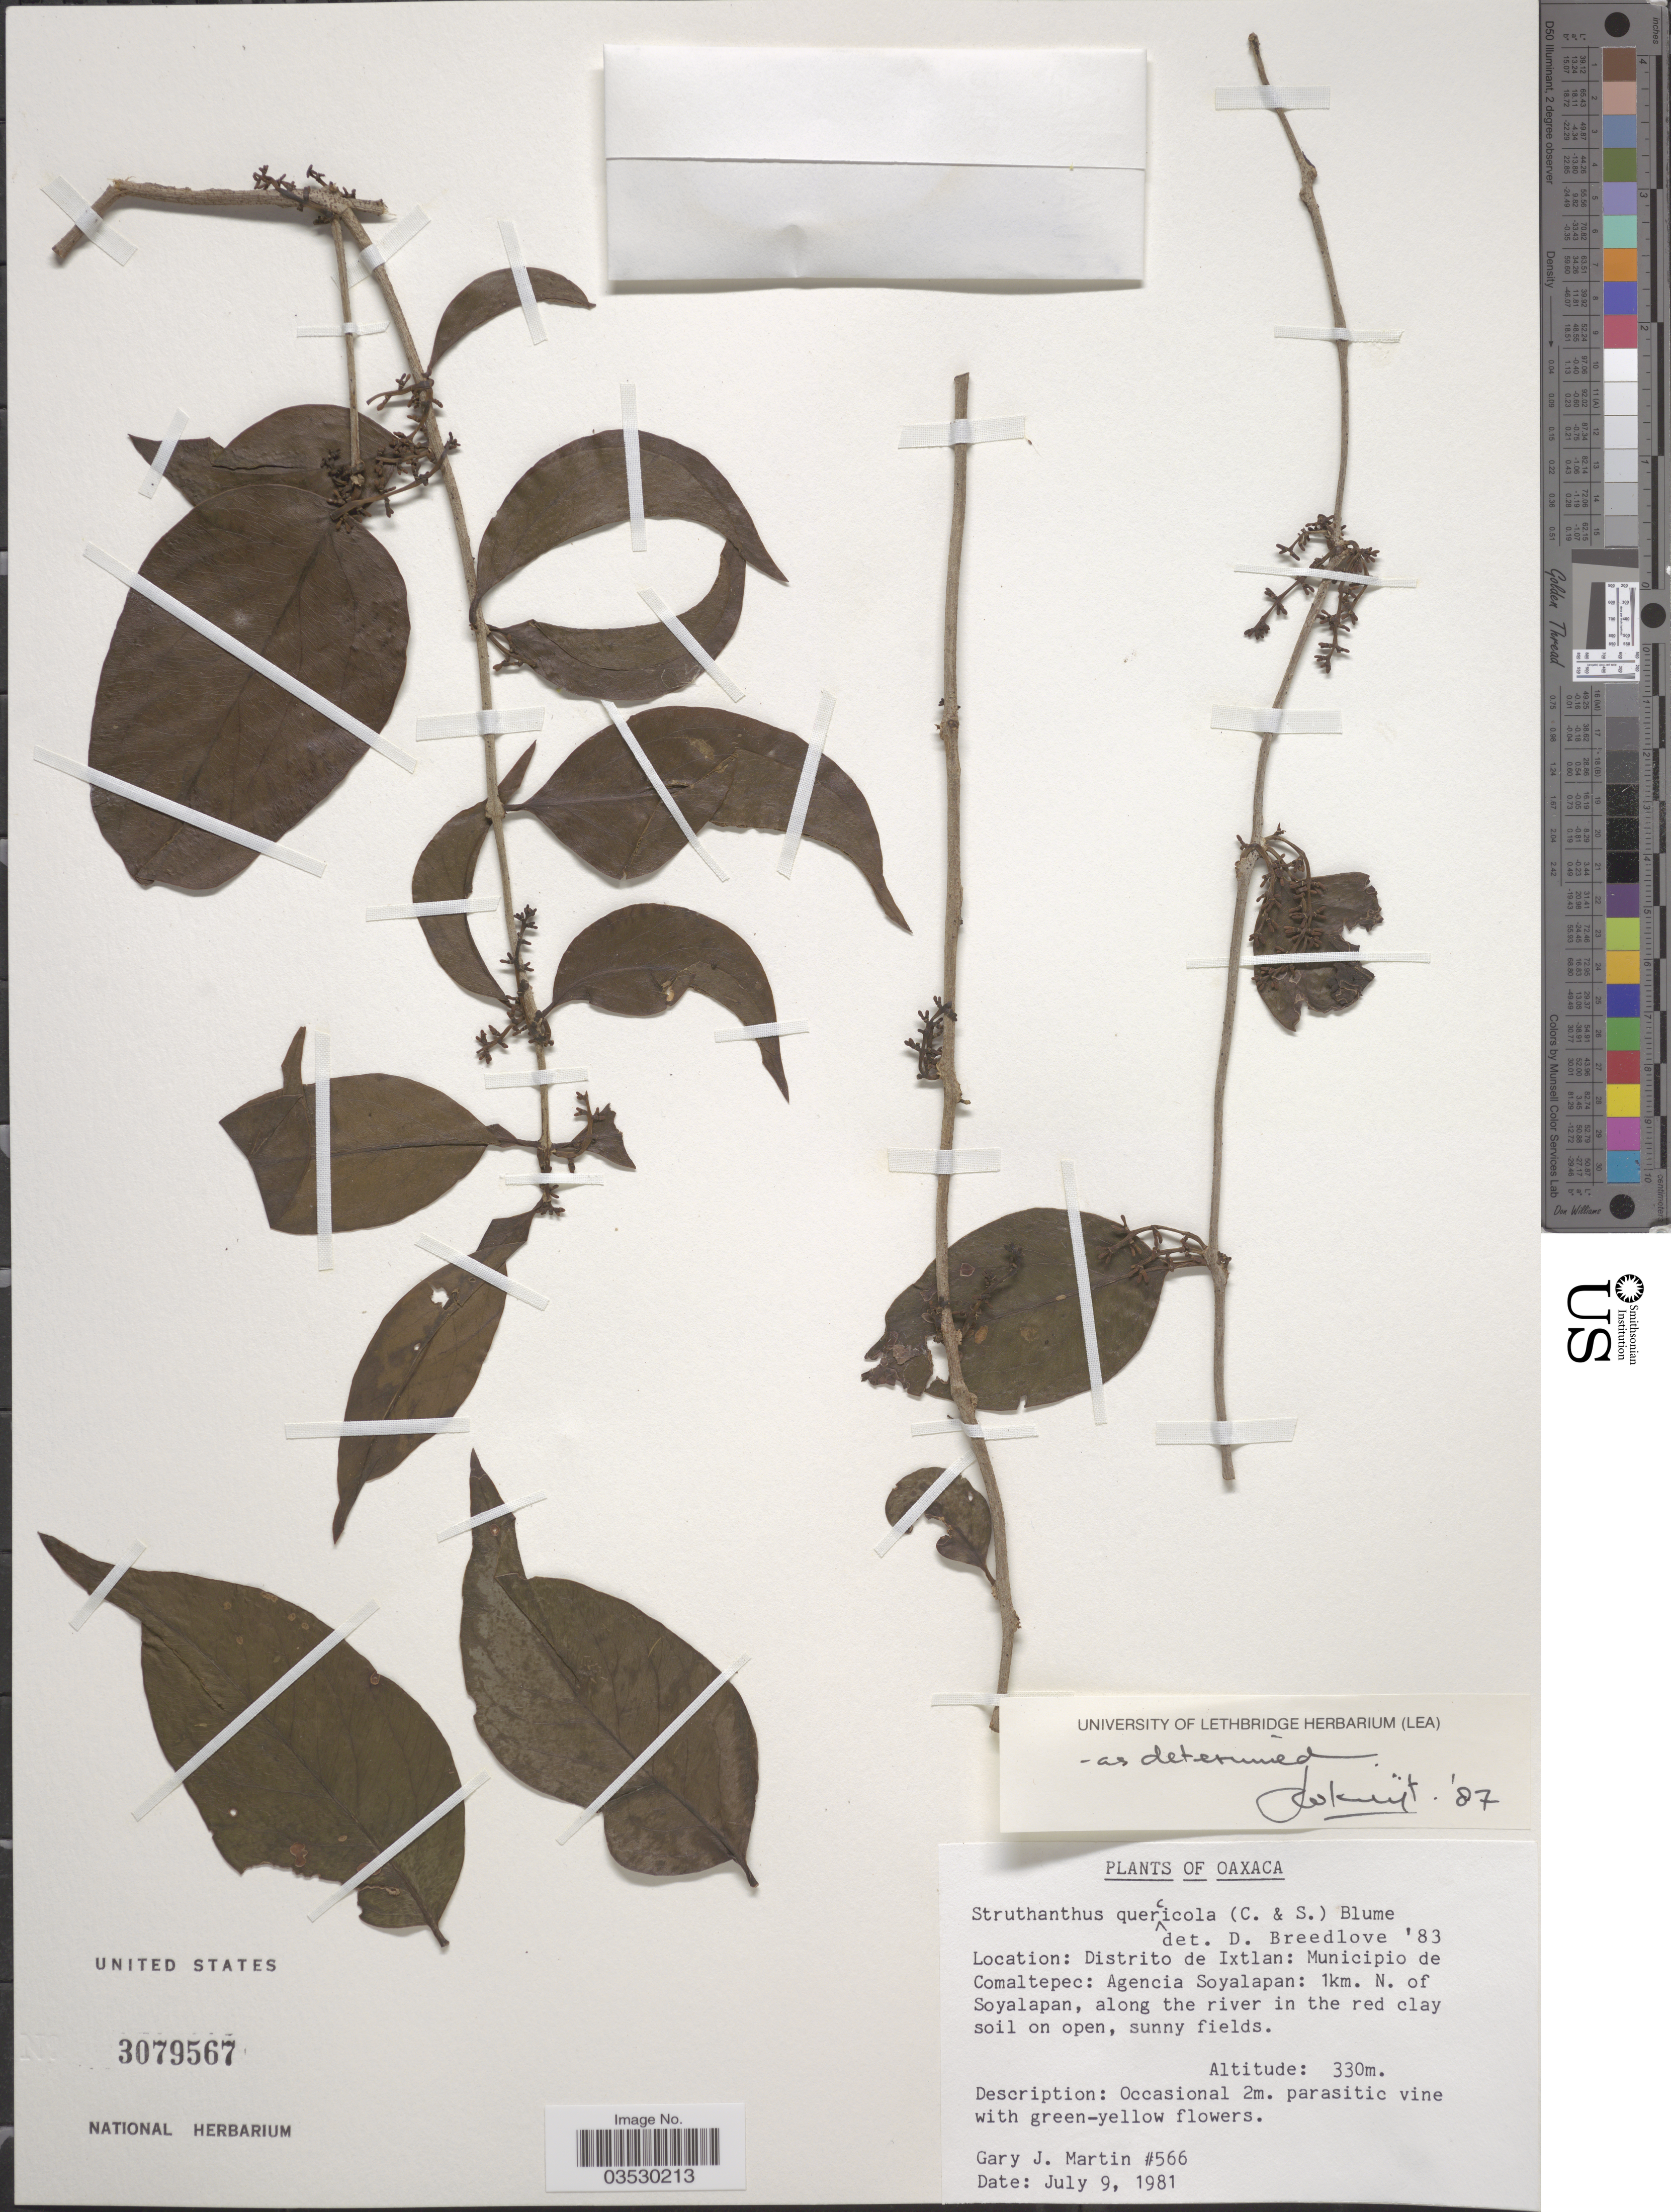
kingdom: Plantae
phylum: Tracheophyta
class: Magnoliopsida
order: Santalales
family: Loranthaceae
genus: Struthanthus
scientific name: Struthanthus quercicola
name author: (Kuijt) Cham. & Schltr.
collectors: G. J. Martin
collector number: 566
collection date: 1981-07-09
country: Mexico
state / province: Oaxaca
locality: Distrito de Ixtlan: Municipio de Comaltepec: Agencia Soyalapan: 1km. N. of Soyalapan, along the river.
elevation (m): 330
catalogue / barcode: US 3079567